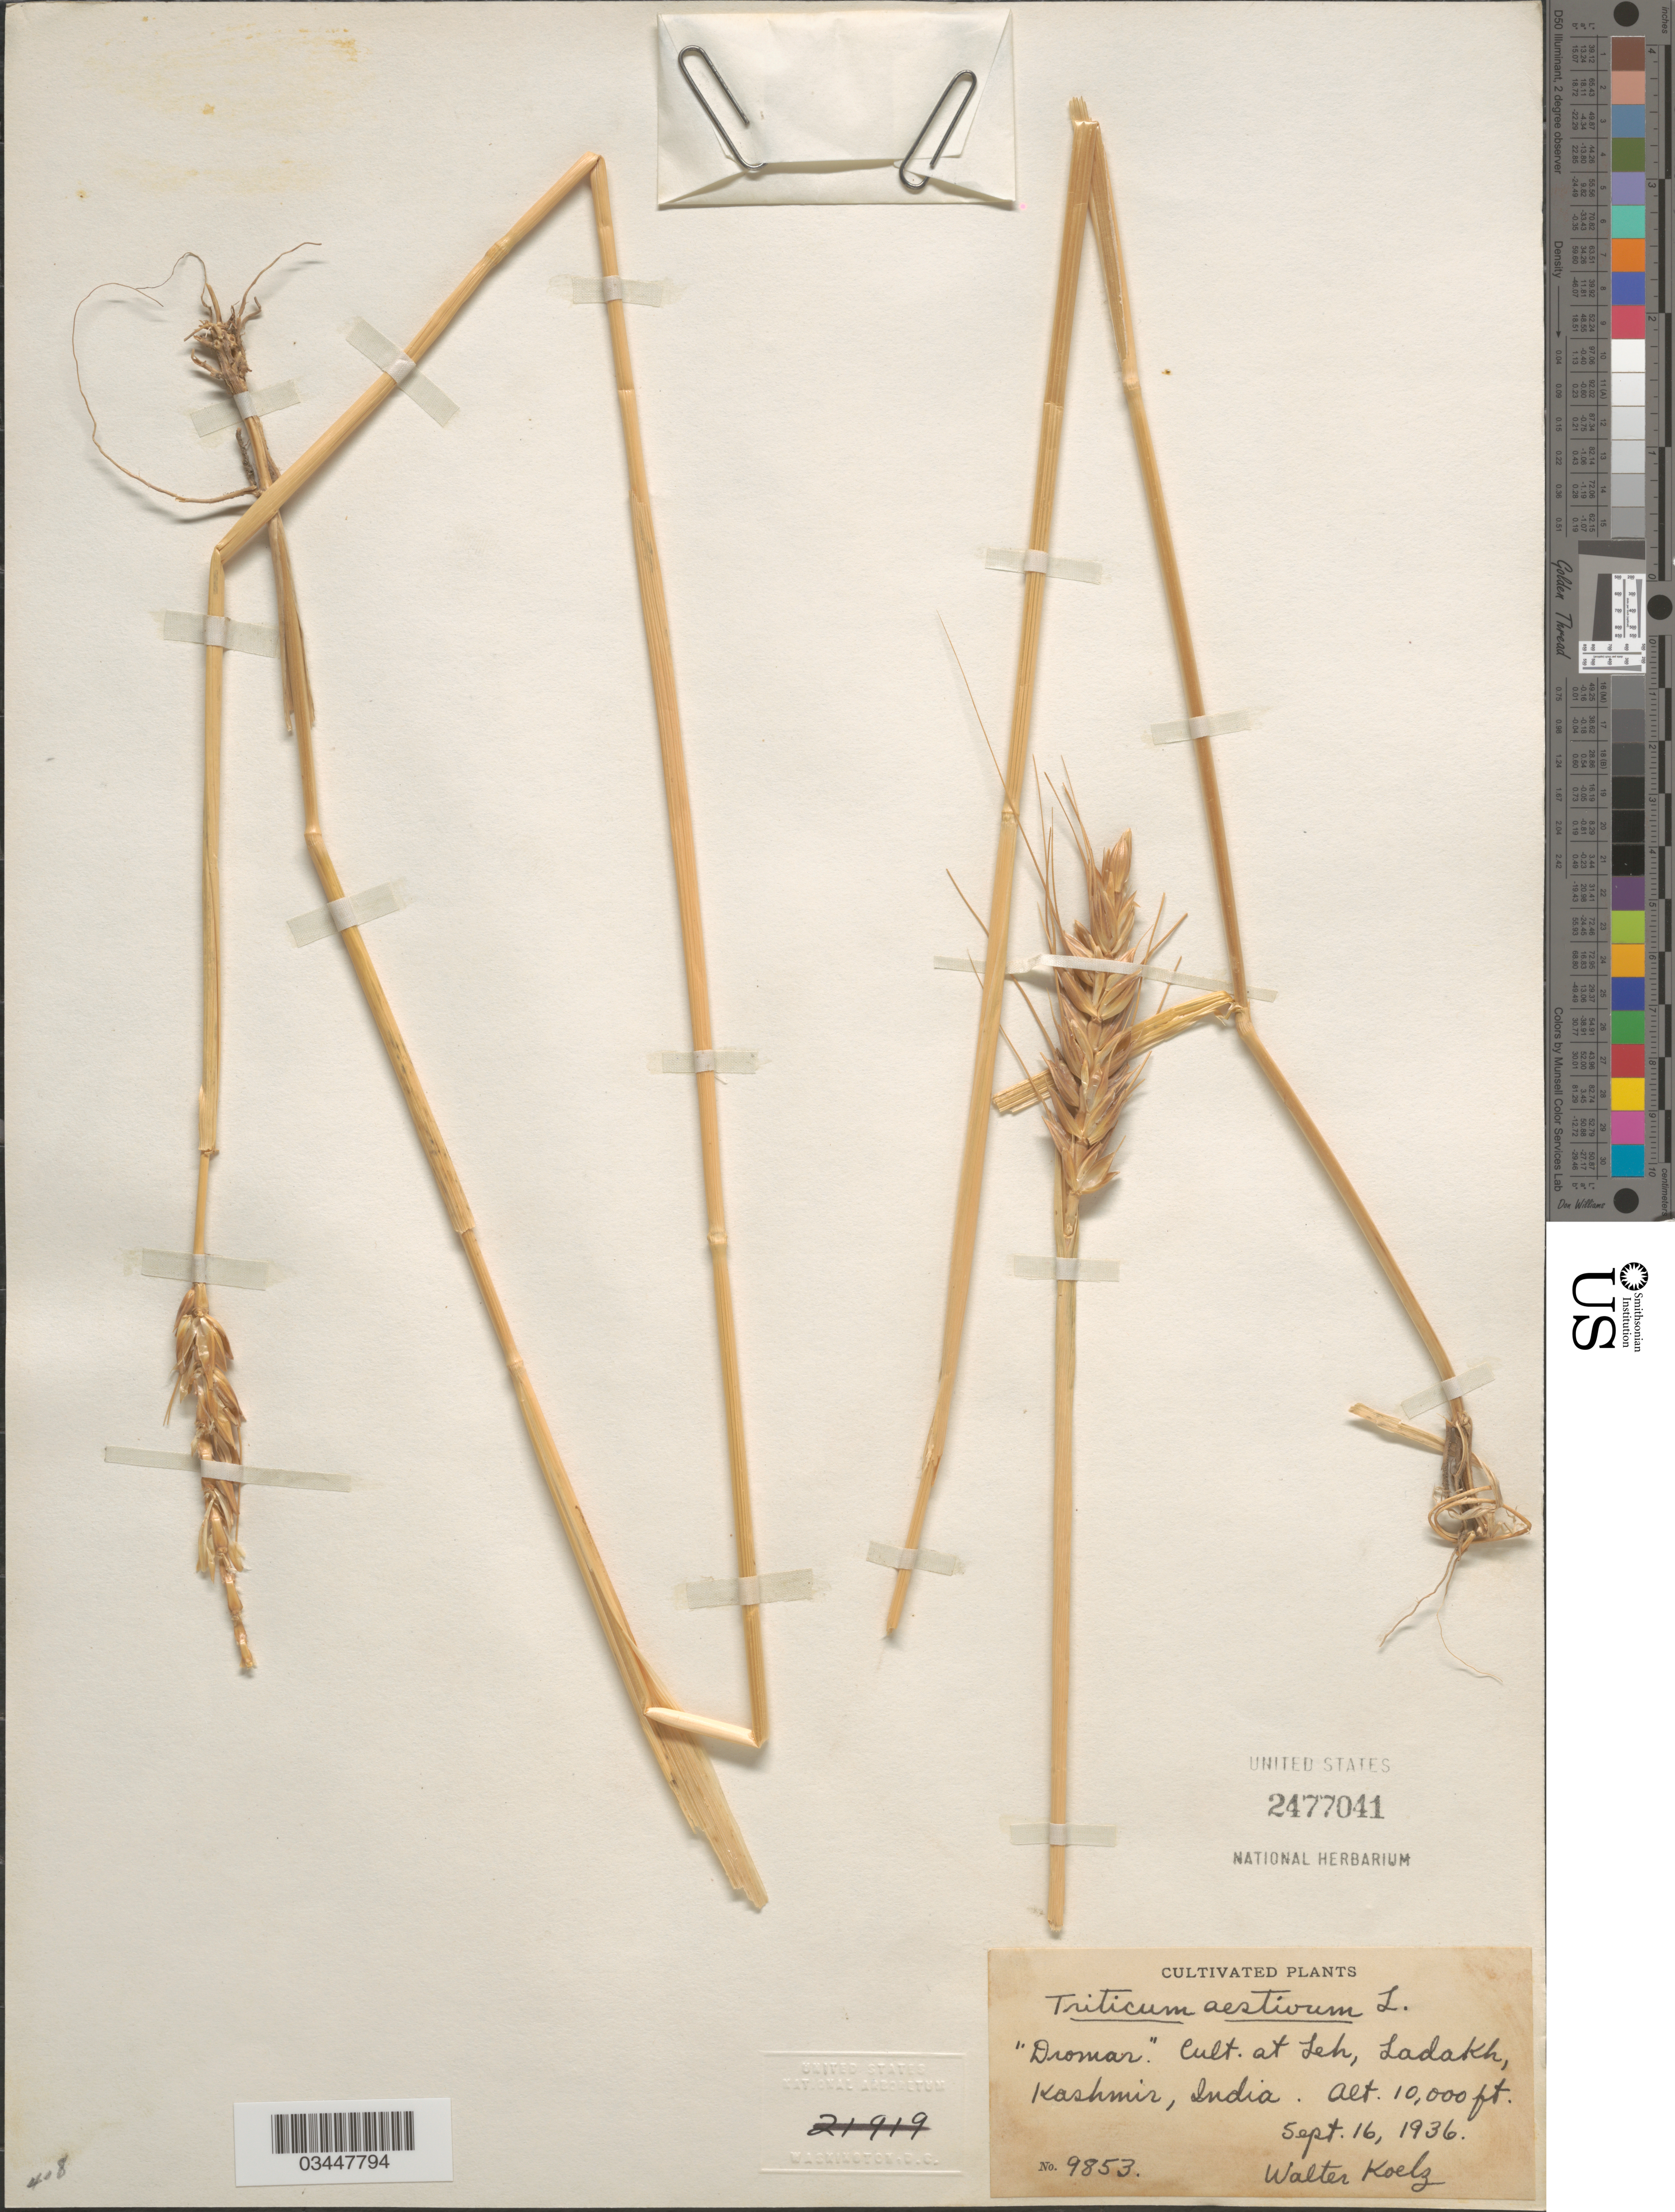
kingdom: Plantae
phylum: Tracheophyta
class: Liliopsida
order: Poales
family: Poaceae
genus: Triticum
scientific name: Triticum aestivum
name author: L.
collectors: W. N. Koelz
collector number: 9853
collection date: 1936-09-16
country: India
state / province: Jammu and Kashmir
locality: At Leh, Ladakh, Kashmir.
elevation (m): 3048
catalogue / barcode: US 2477041